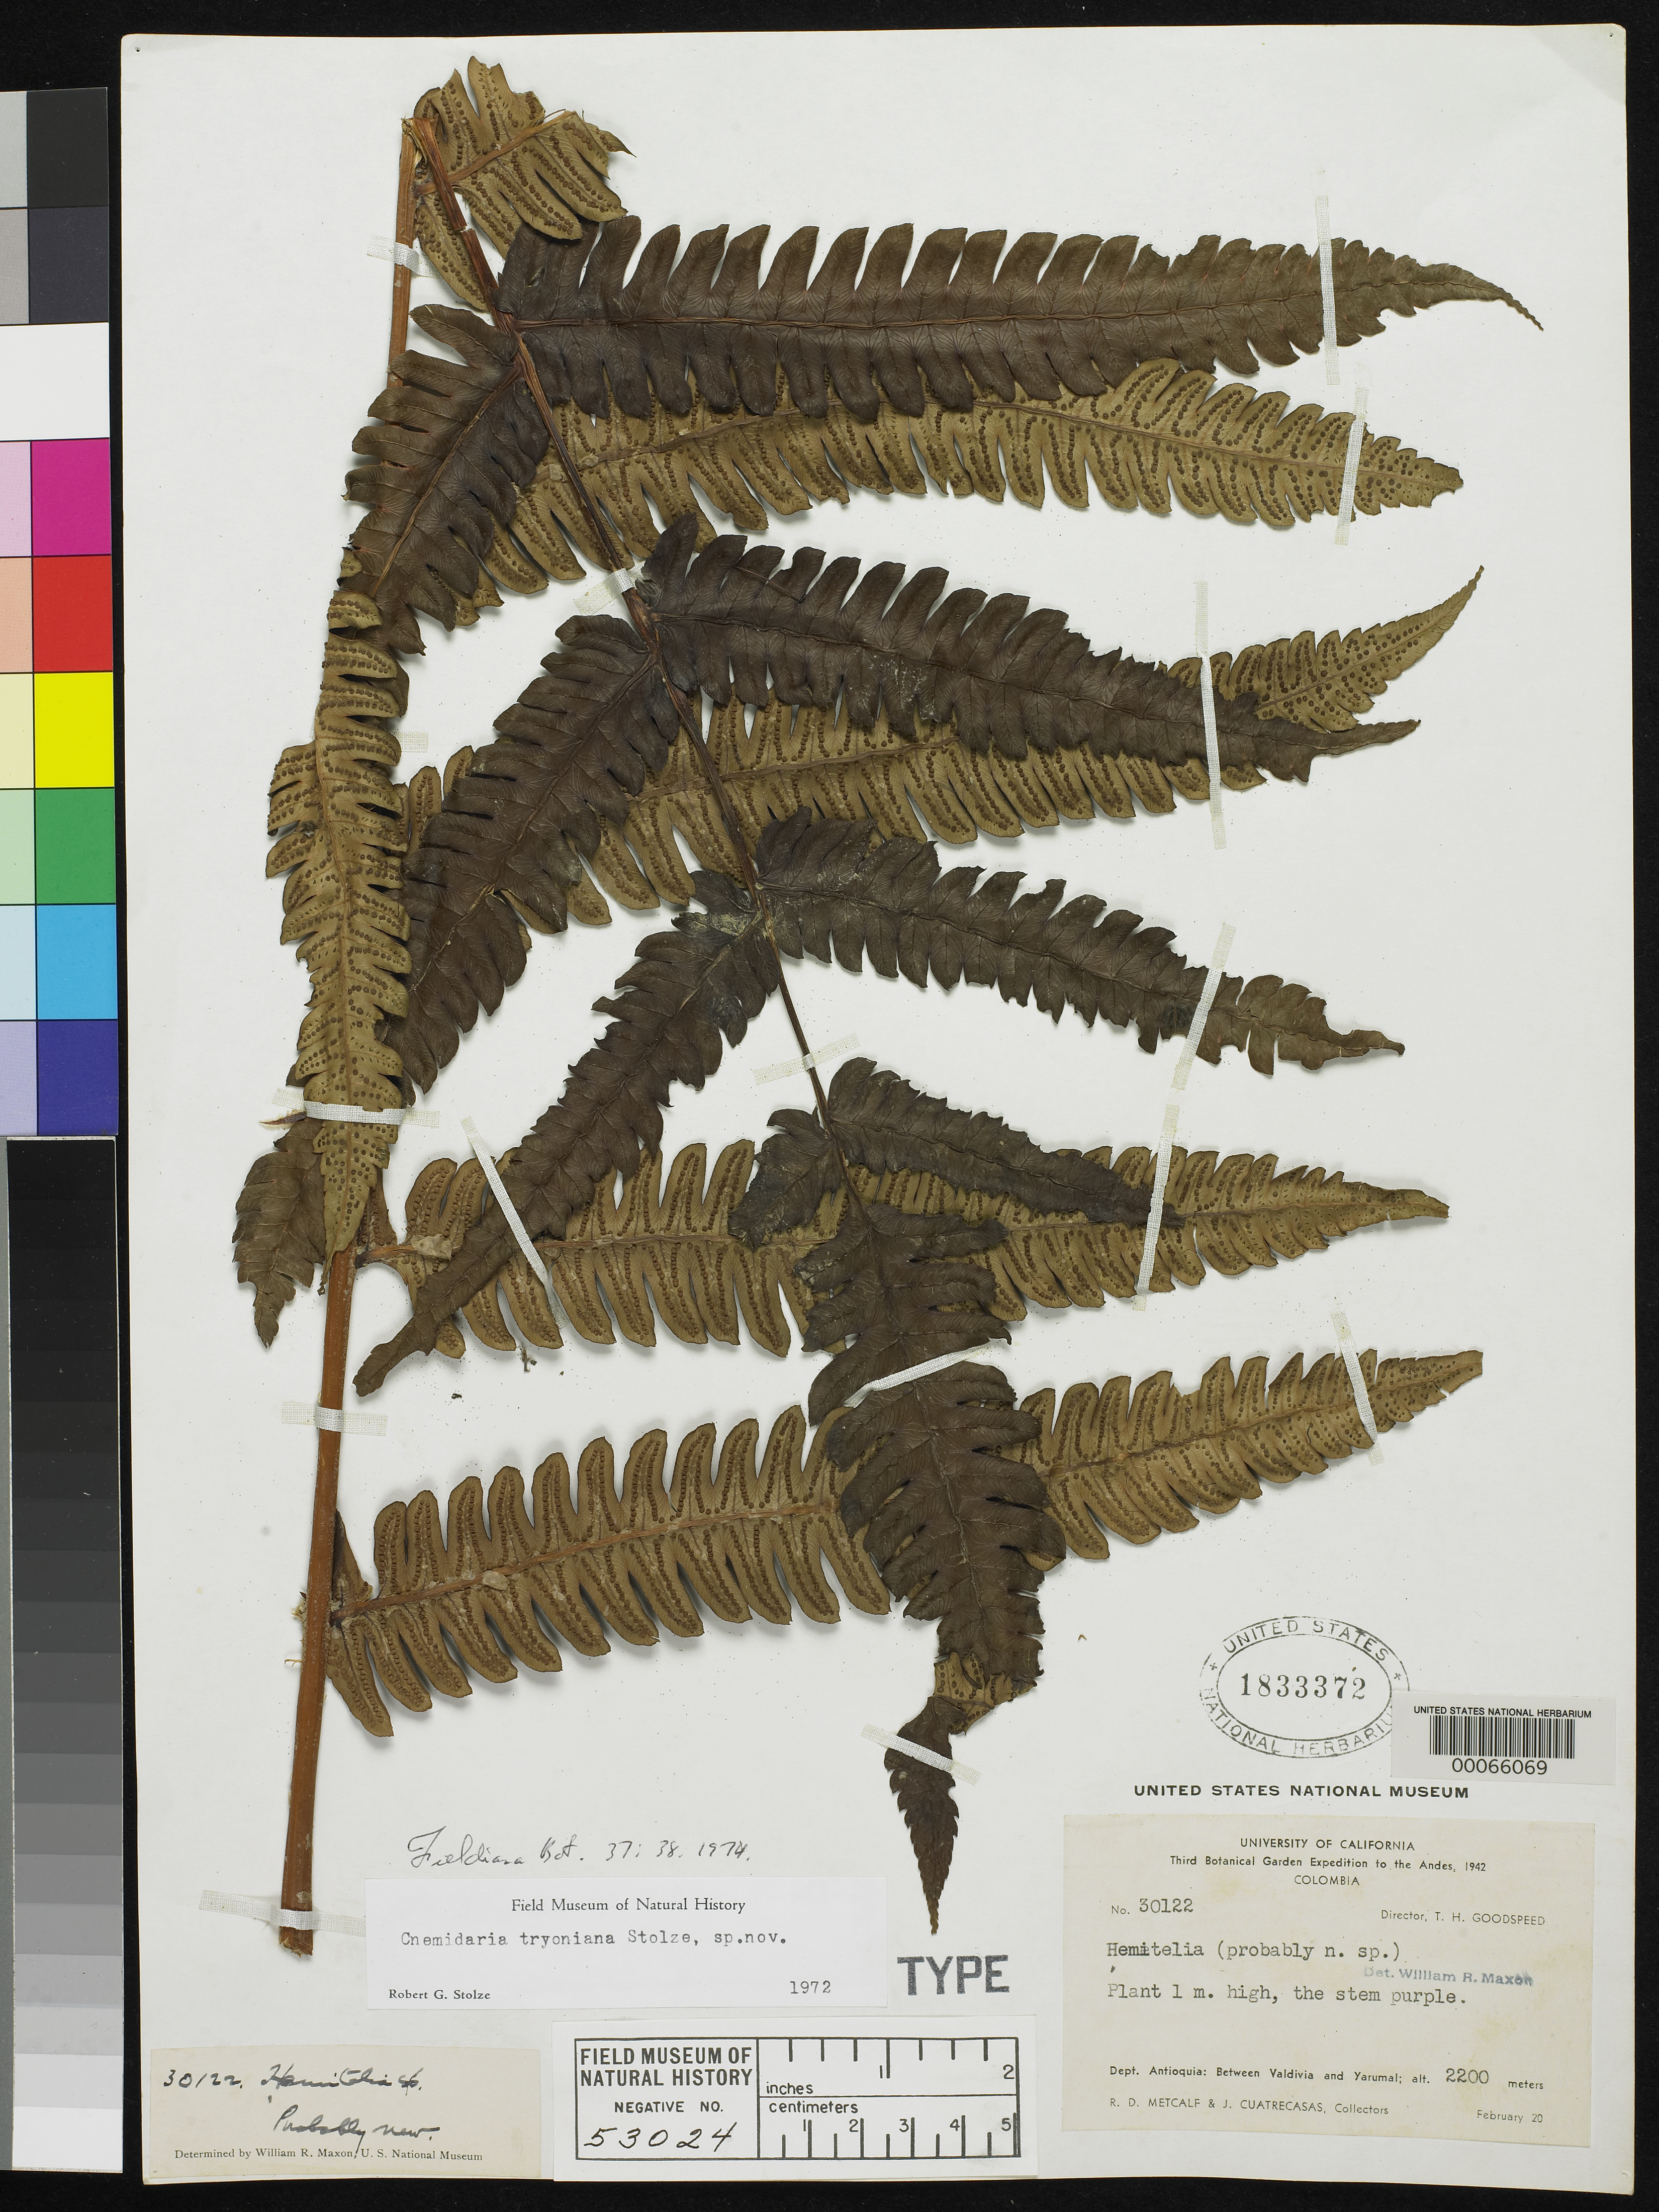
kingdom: Plantae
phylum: Tracheophyta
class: Polypodiopsida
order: Cyatheales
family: Cyatheaceae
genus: Cnemidaria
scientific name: Cnemidaria tryoniana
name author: Stolze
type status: Holotype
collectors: R. D. Metcalf & J. Cuatrecasas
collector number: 30122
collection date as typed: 20 Feb 1942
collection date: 1942-02-20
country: Colombia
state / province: Antioquia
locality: Between Valdivia and Yarumal.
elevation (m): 2200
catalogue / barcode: US 1833372